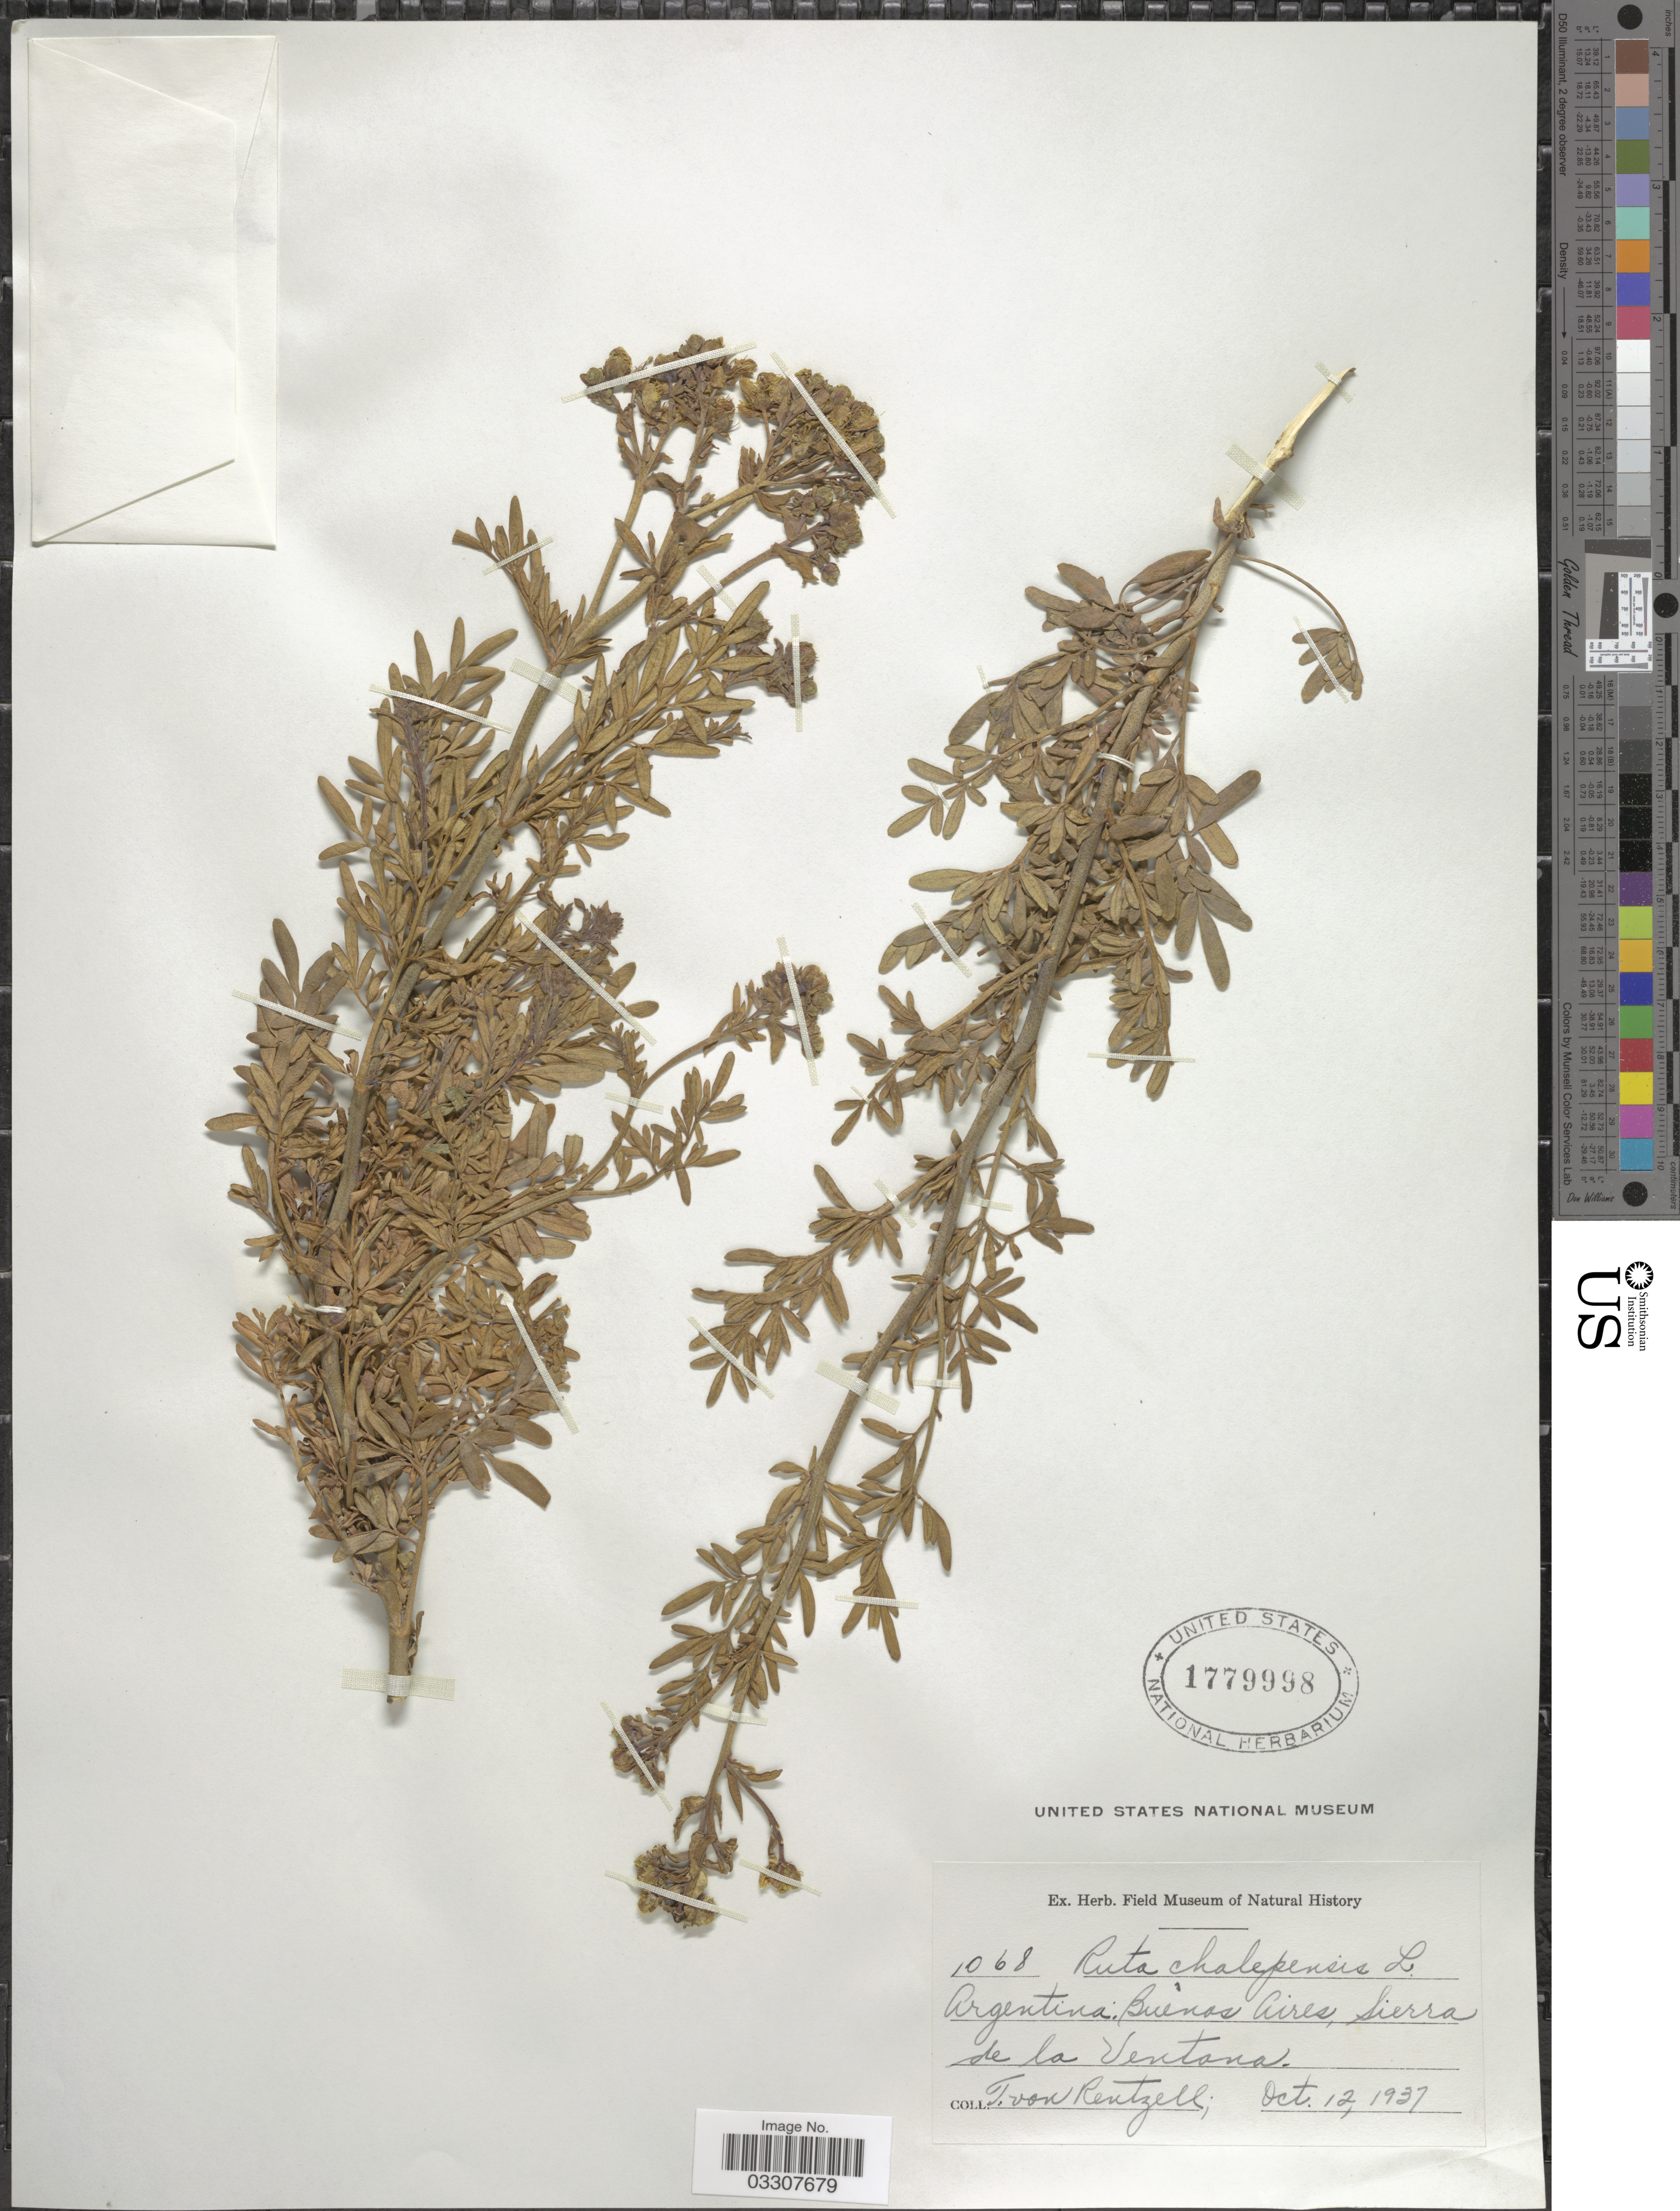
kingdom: Plantae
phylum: Tracheophyta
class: Magnoliopsida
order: Sapindales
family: Rutaceae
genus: Ruta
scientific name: Ruta chalepensis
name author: L.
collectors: T. Rentzell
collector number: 1068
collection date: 1937-10-12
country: Argentina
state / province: Buenos Aires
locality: Sierra de la Ventana.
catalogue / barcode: US 1779998